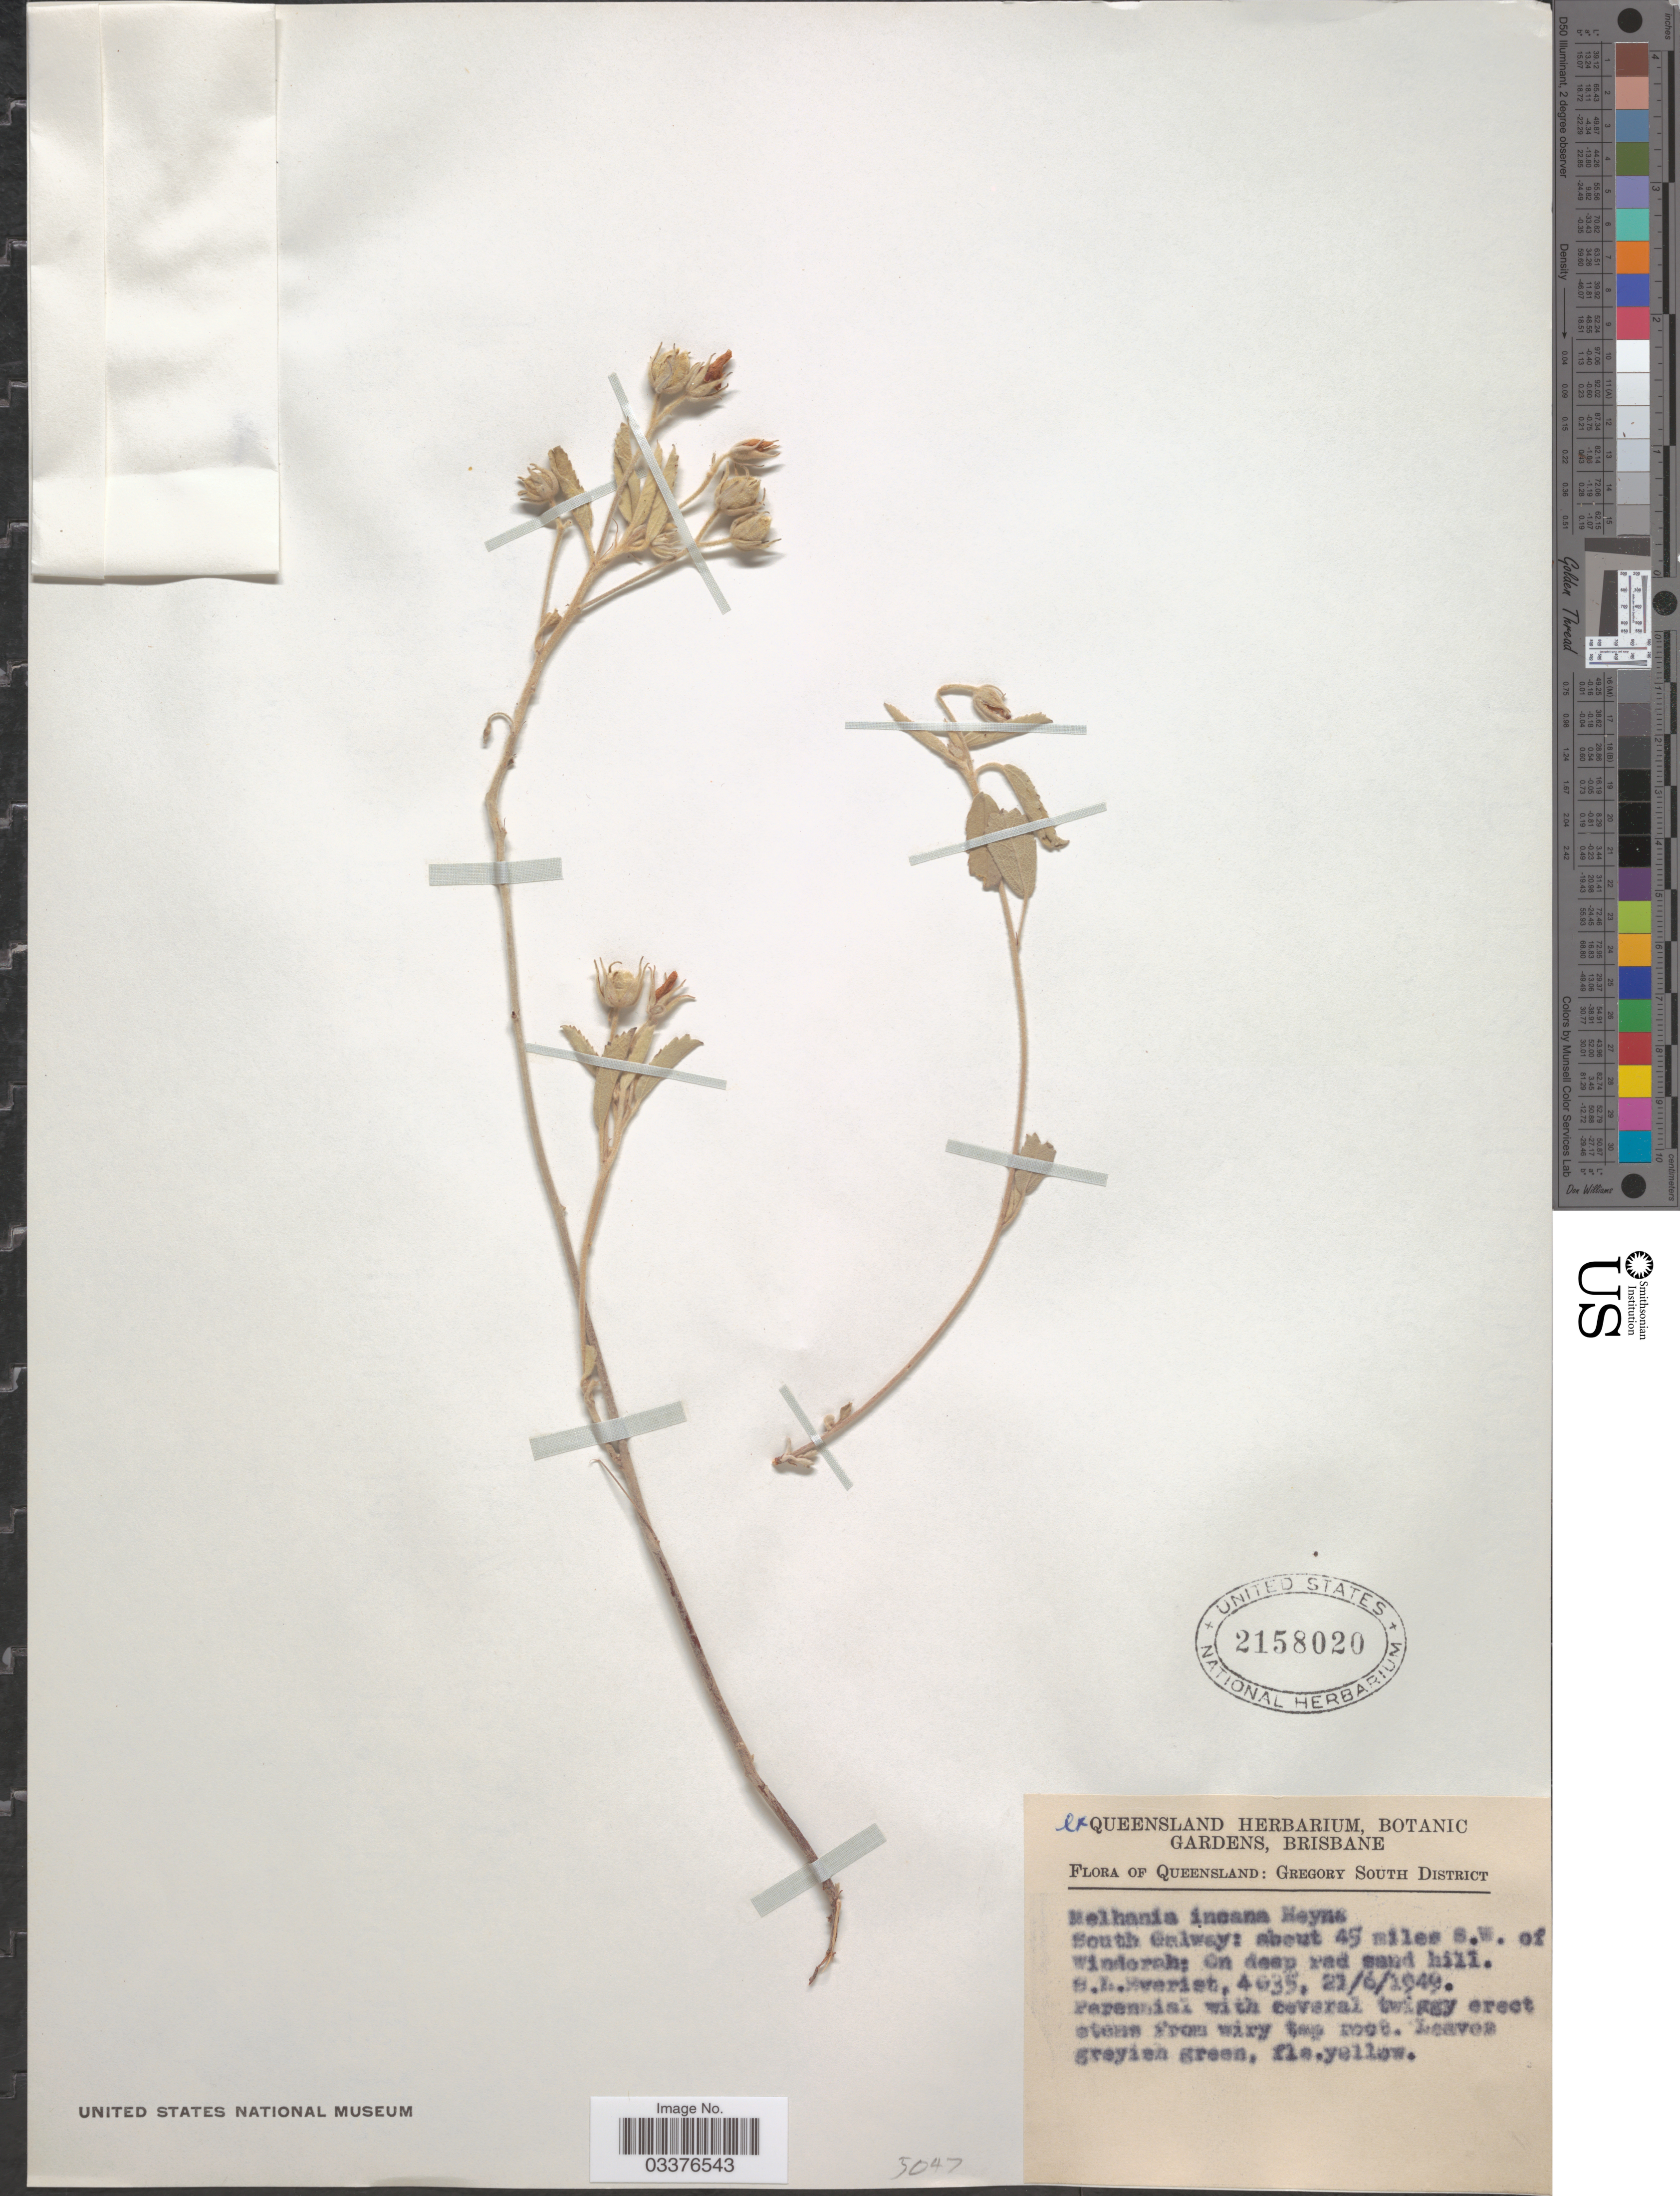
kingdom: Plantae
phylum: Tracheophyta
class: Magnoliopsida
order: Malvales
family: Malvaceae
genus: Melhania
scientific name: Melhania incana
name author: B. Heyne & Wall.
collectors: S. Everist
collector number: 4035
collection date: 1949-06-21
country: Australia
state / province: Queensland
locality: Gregory South District. South Galway: about 45 miles S.W. of Windorah.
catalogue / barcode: US 2158020